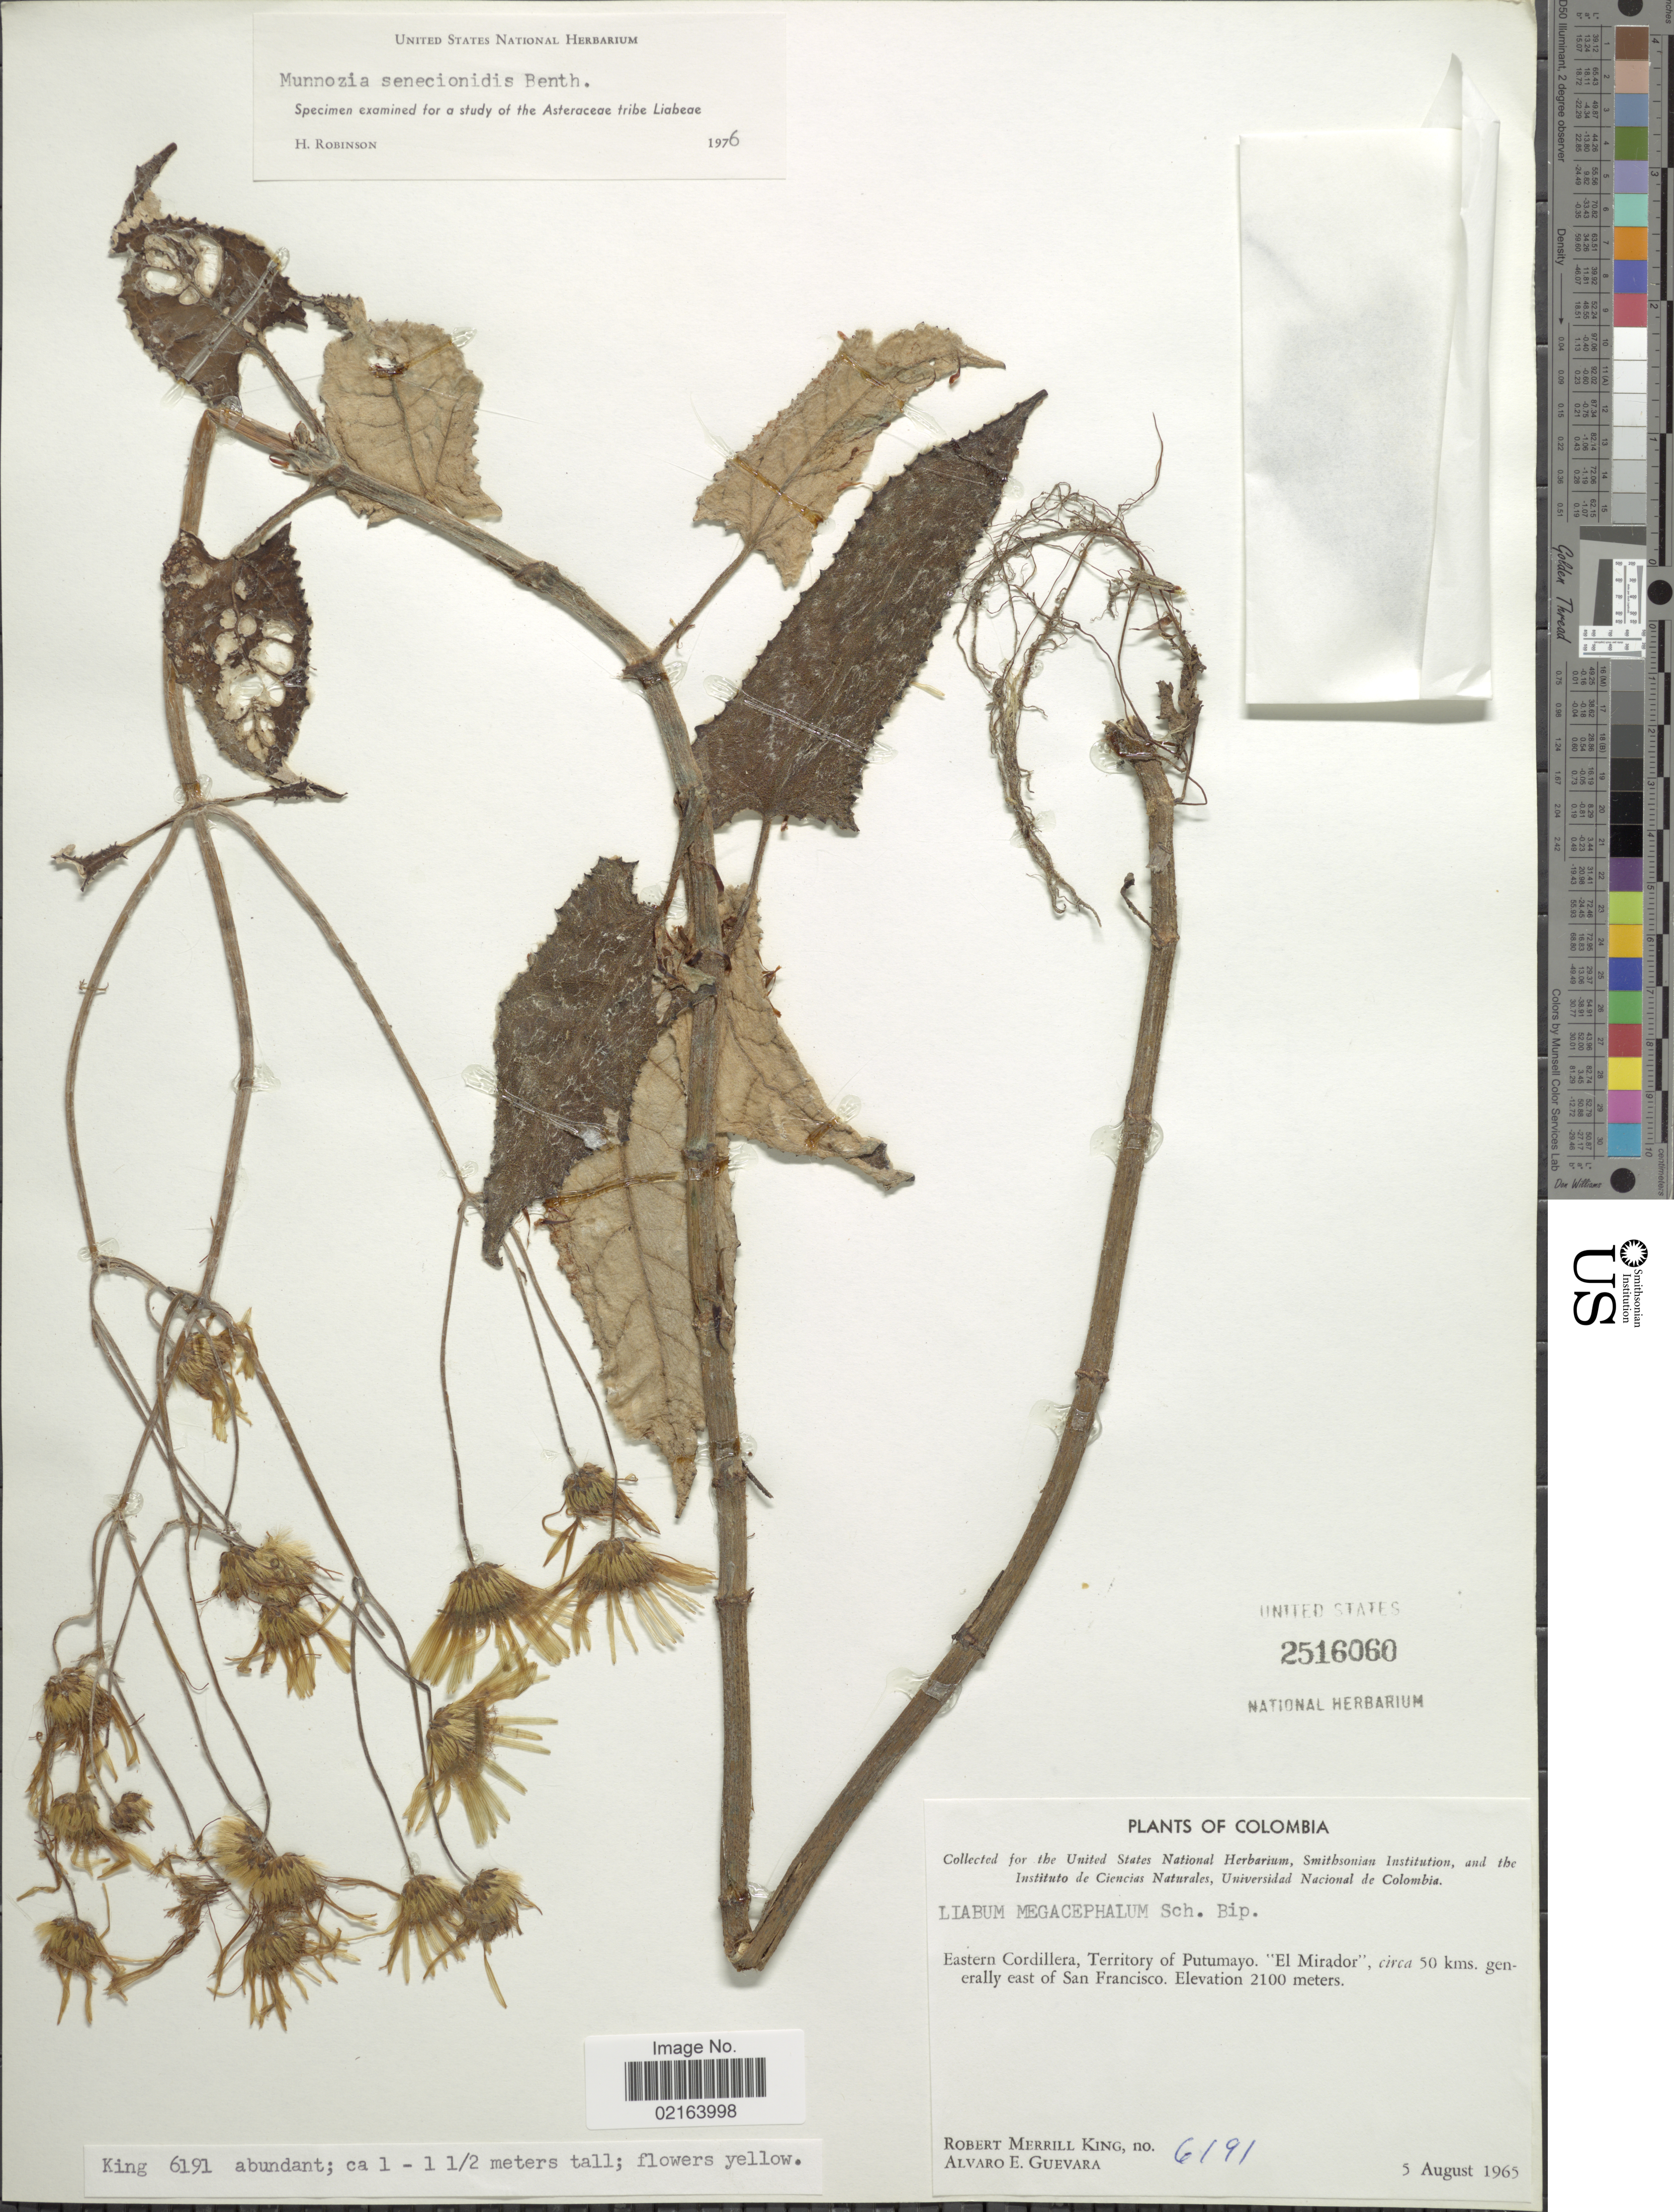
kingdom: Plantae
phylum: Tracheophyta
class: Magnoliopsida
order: Asterales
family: Asteraceae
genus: Munnozia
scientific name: Munnozia senecionidis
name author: Benth.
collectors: R. M. King & A. E. Guevara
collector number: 6191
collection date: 1965-08-05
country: Colombia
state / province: Putumayo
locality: Eastern Cordillera, Territory of Putumayo, "El Mirador" circa 50 kms. generally east of San Francisco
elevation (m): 2100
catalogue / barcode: US 2516060